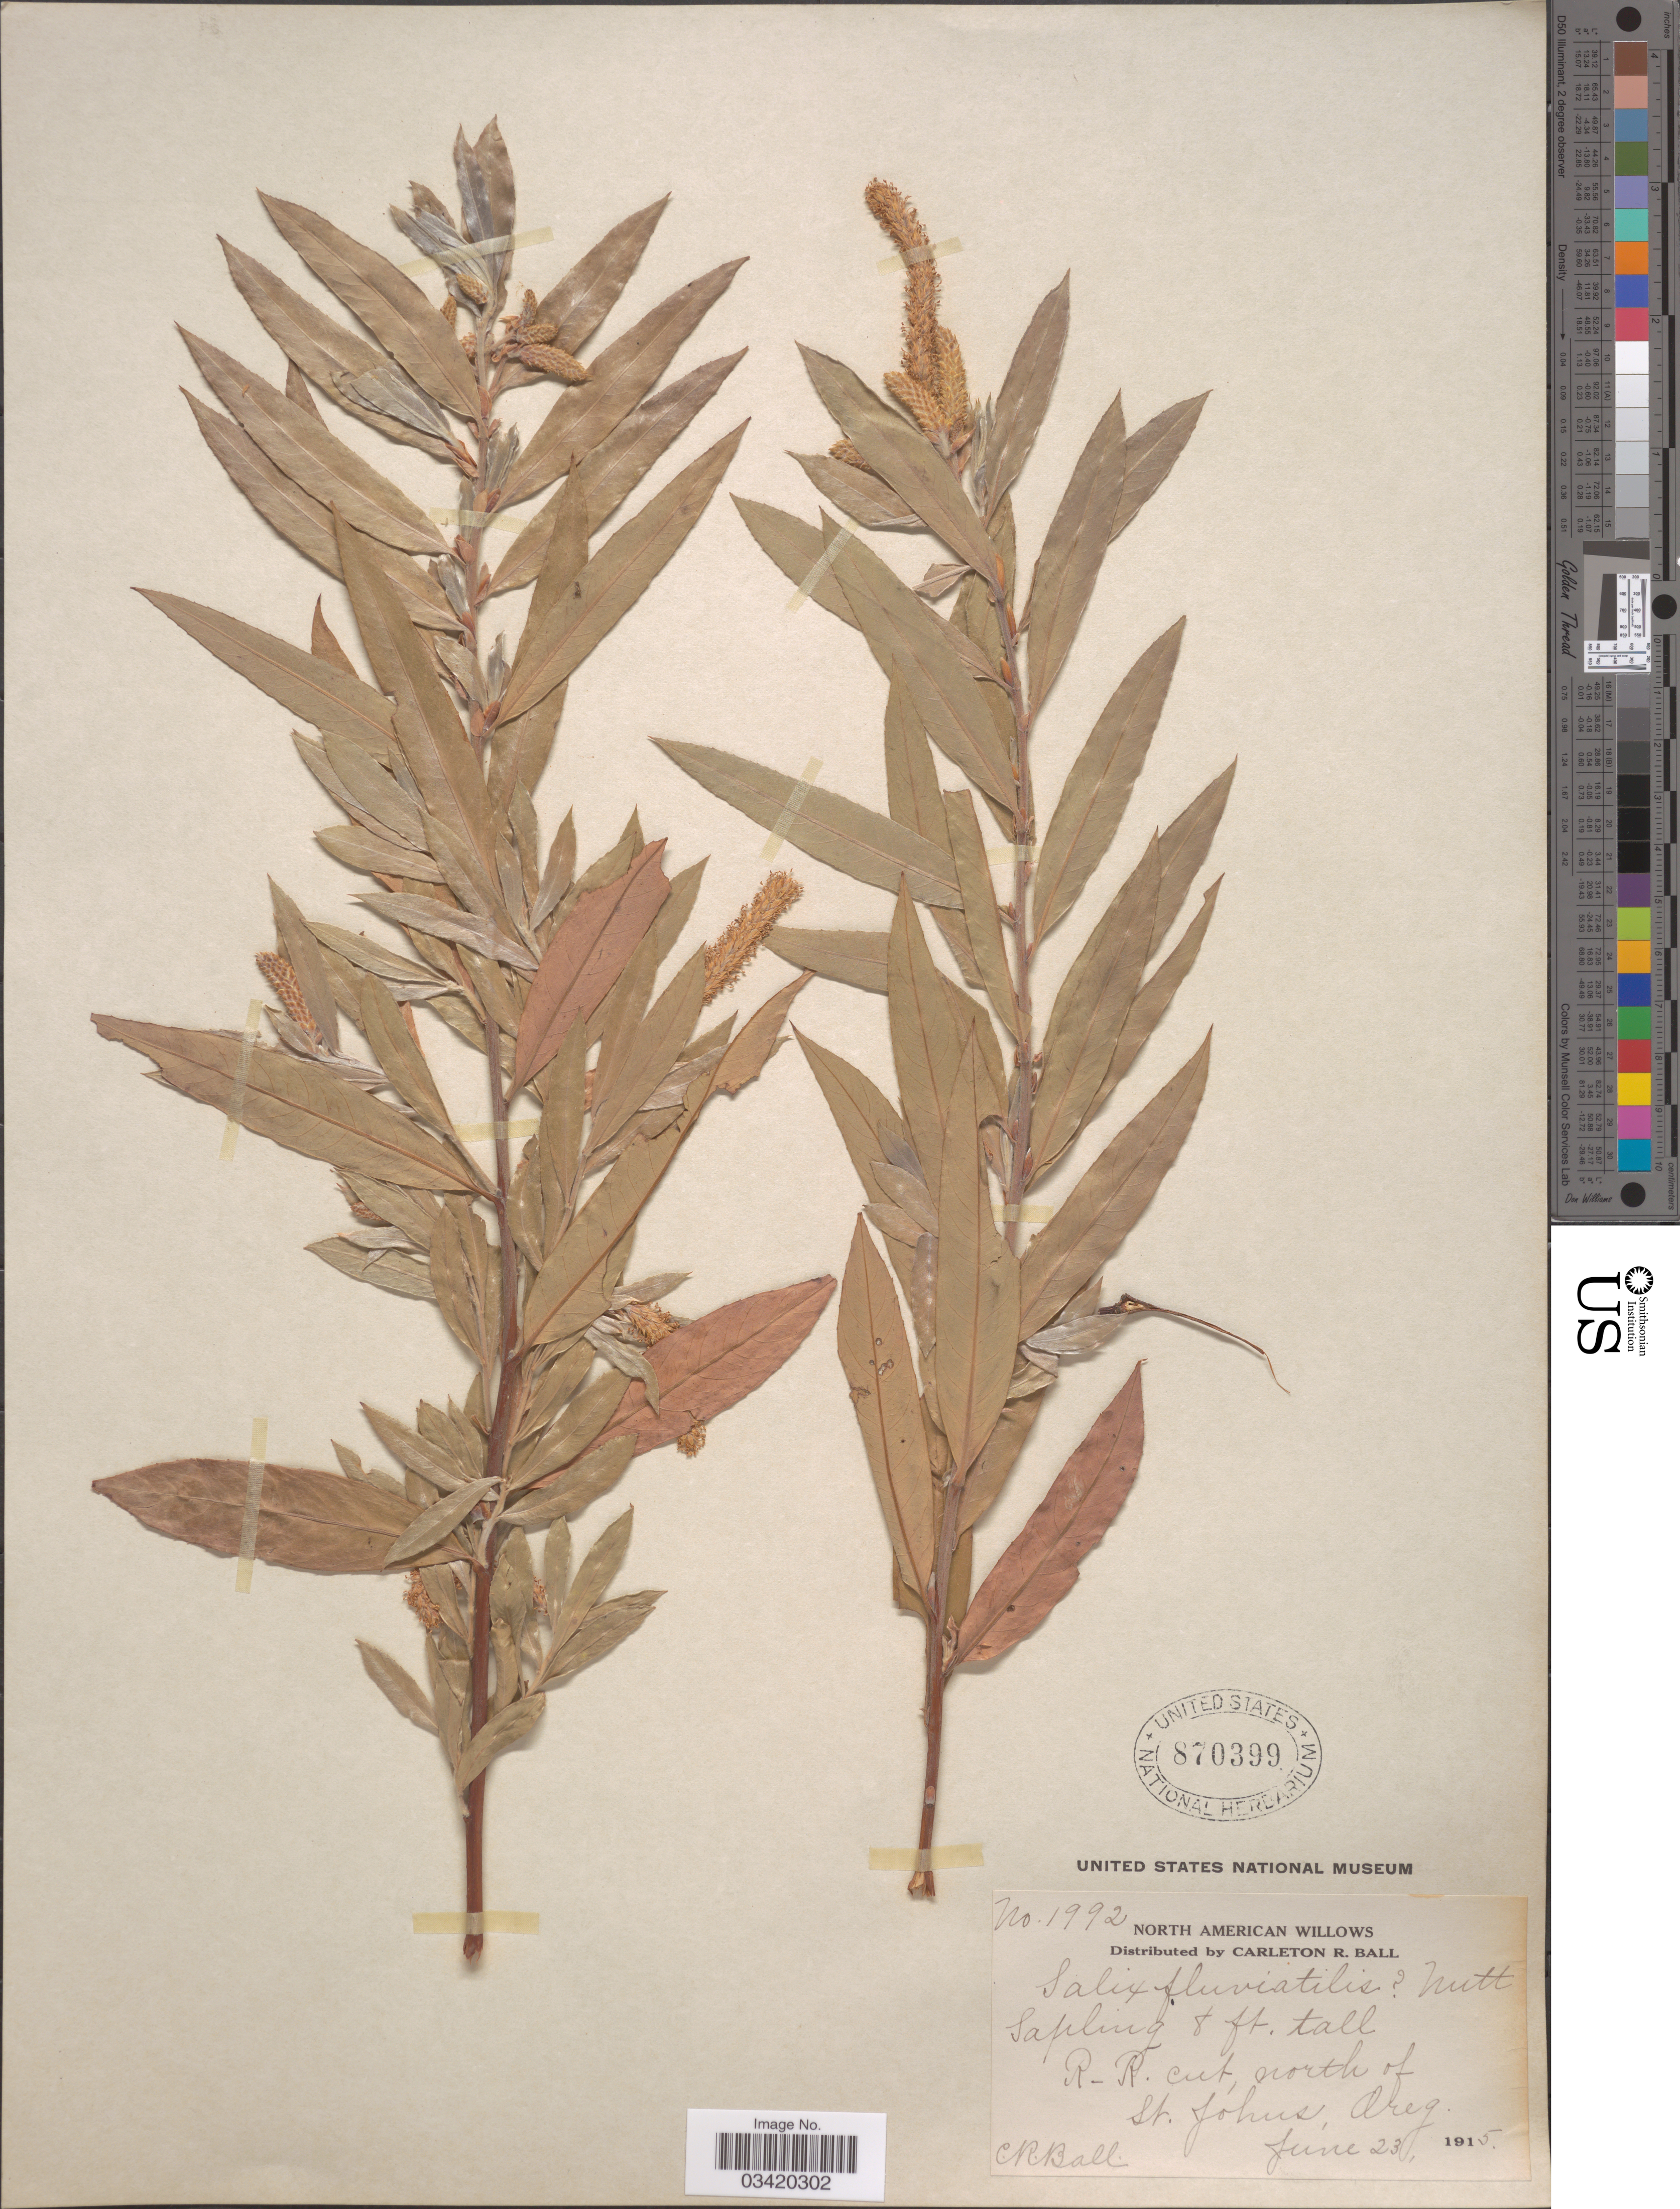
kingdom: Plantae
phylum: Tracheophyta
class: Magnoliopsida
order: Malpighiales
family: Salicaceae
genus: Salix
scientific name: Salix fluviatilis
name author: Nutt.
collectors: C. R. Ball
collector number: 1992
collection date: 1915-06-23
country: United States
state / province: Oregon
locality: R-R. cut, north of St. Johns.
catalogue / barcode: US 870399